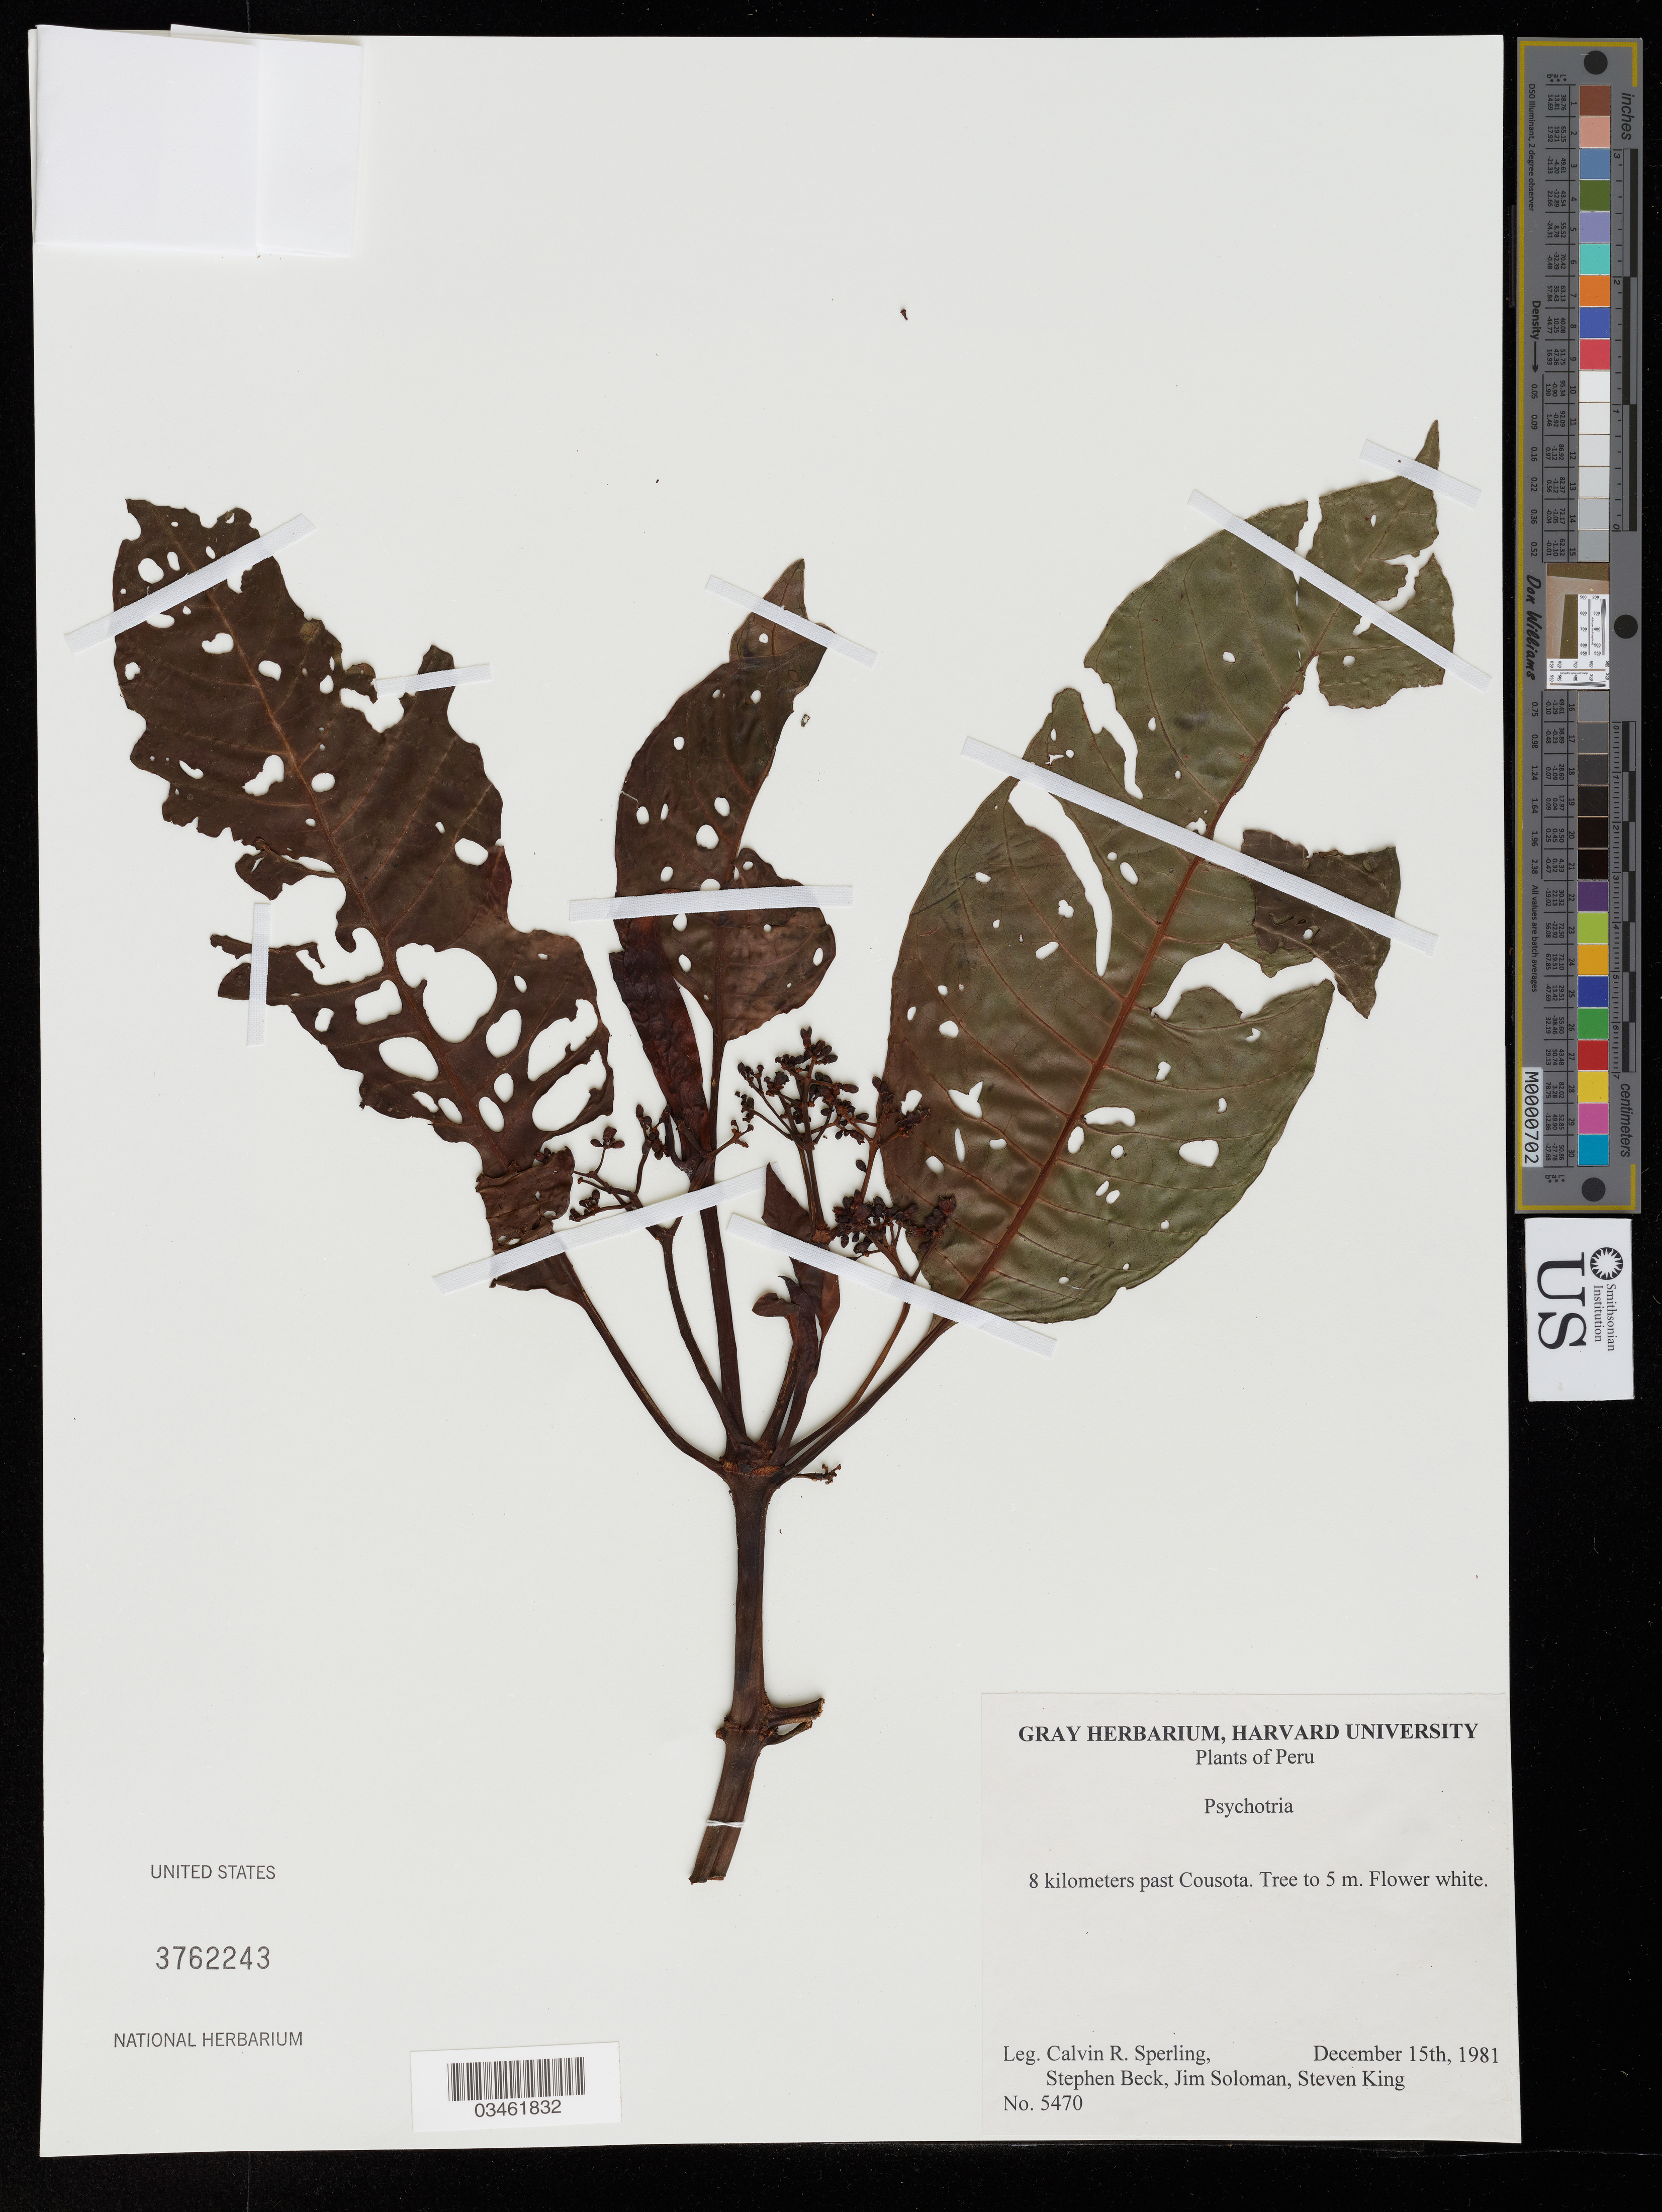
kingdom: Plantae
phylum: Tracheophyta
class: Magnoliopsida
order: Gentianales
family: Rubiaceae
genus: Psychotria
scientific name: Psychotria sp.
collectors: C. R. Sperling, S. G. Beck, J. Soloman & S. R. King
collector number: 5470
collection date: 1981-12-15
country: Peru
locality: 8 kilometers past Cousota.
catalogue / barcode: US 3762243